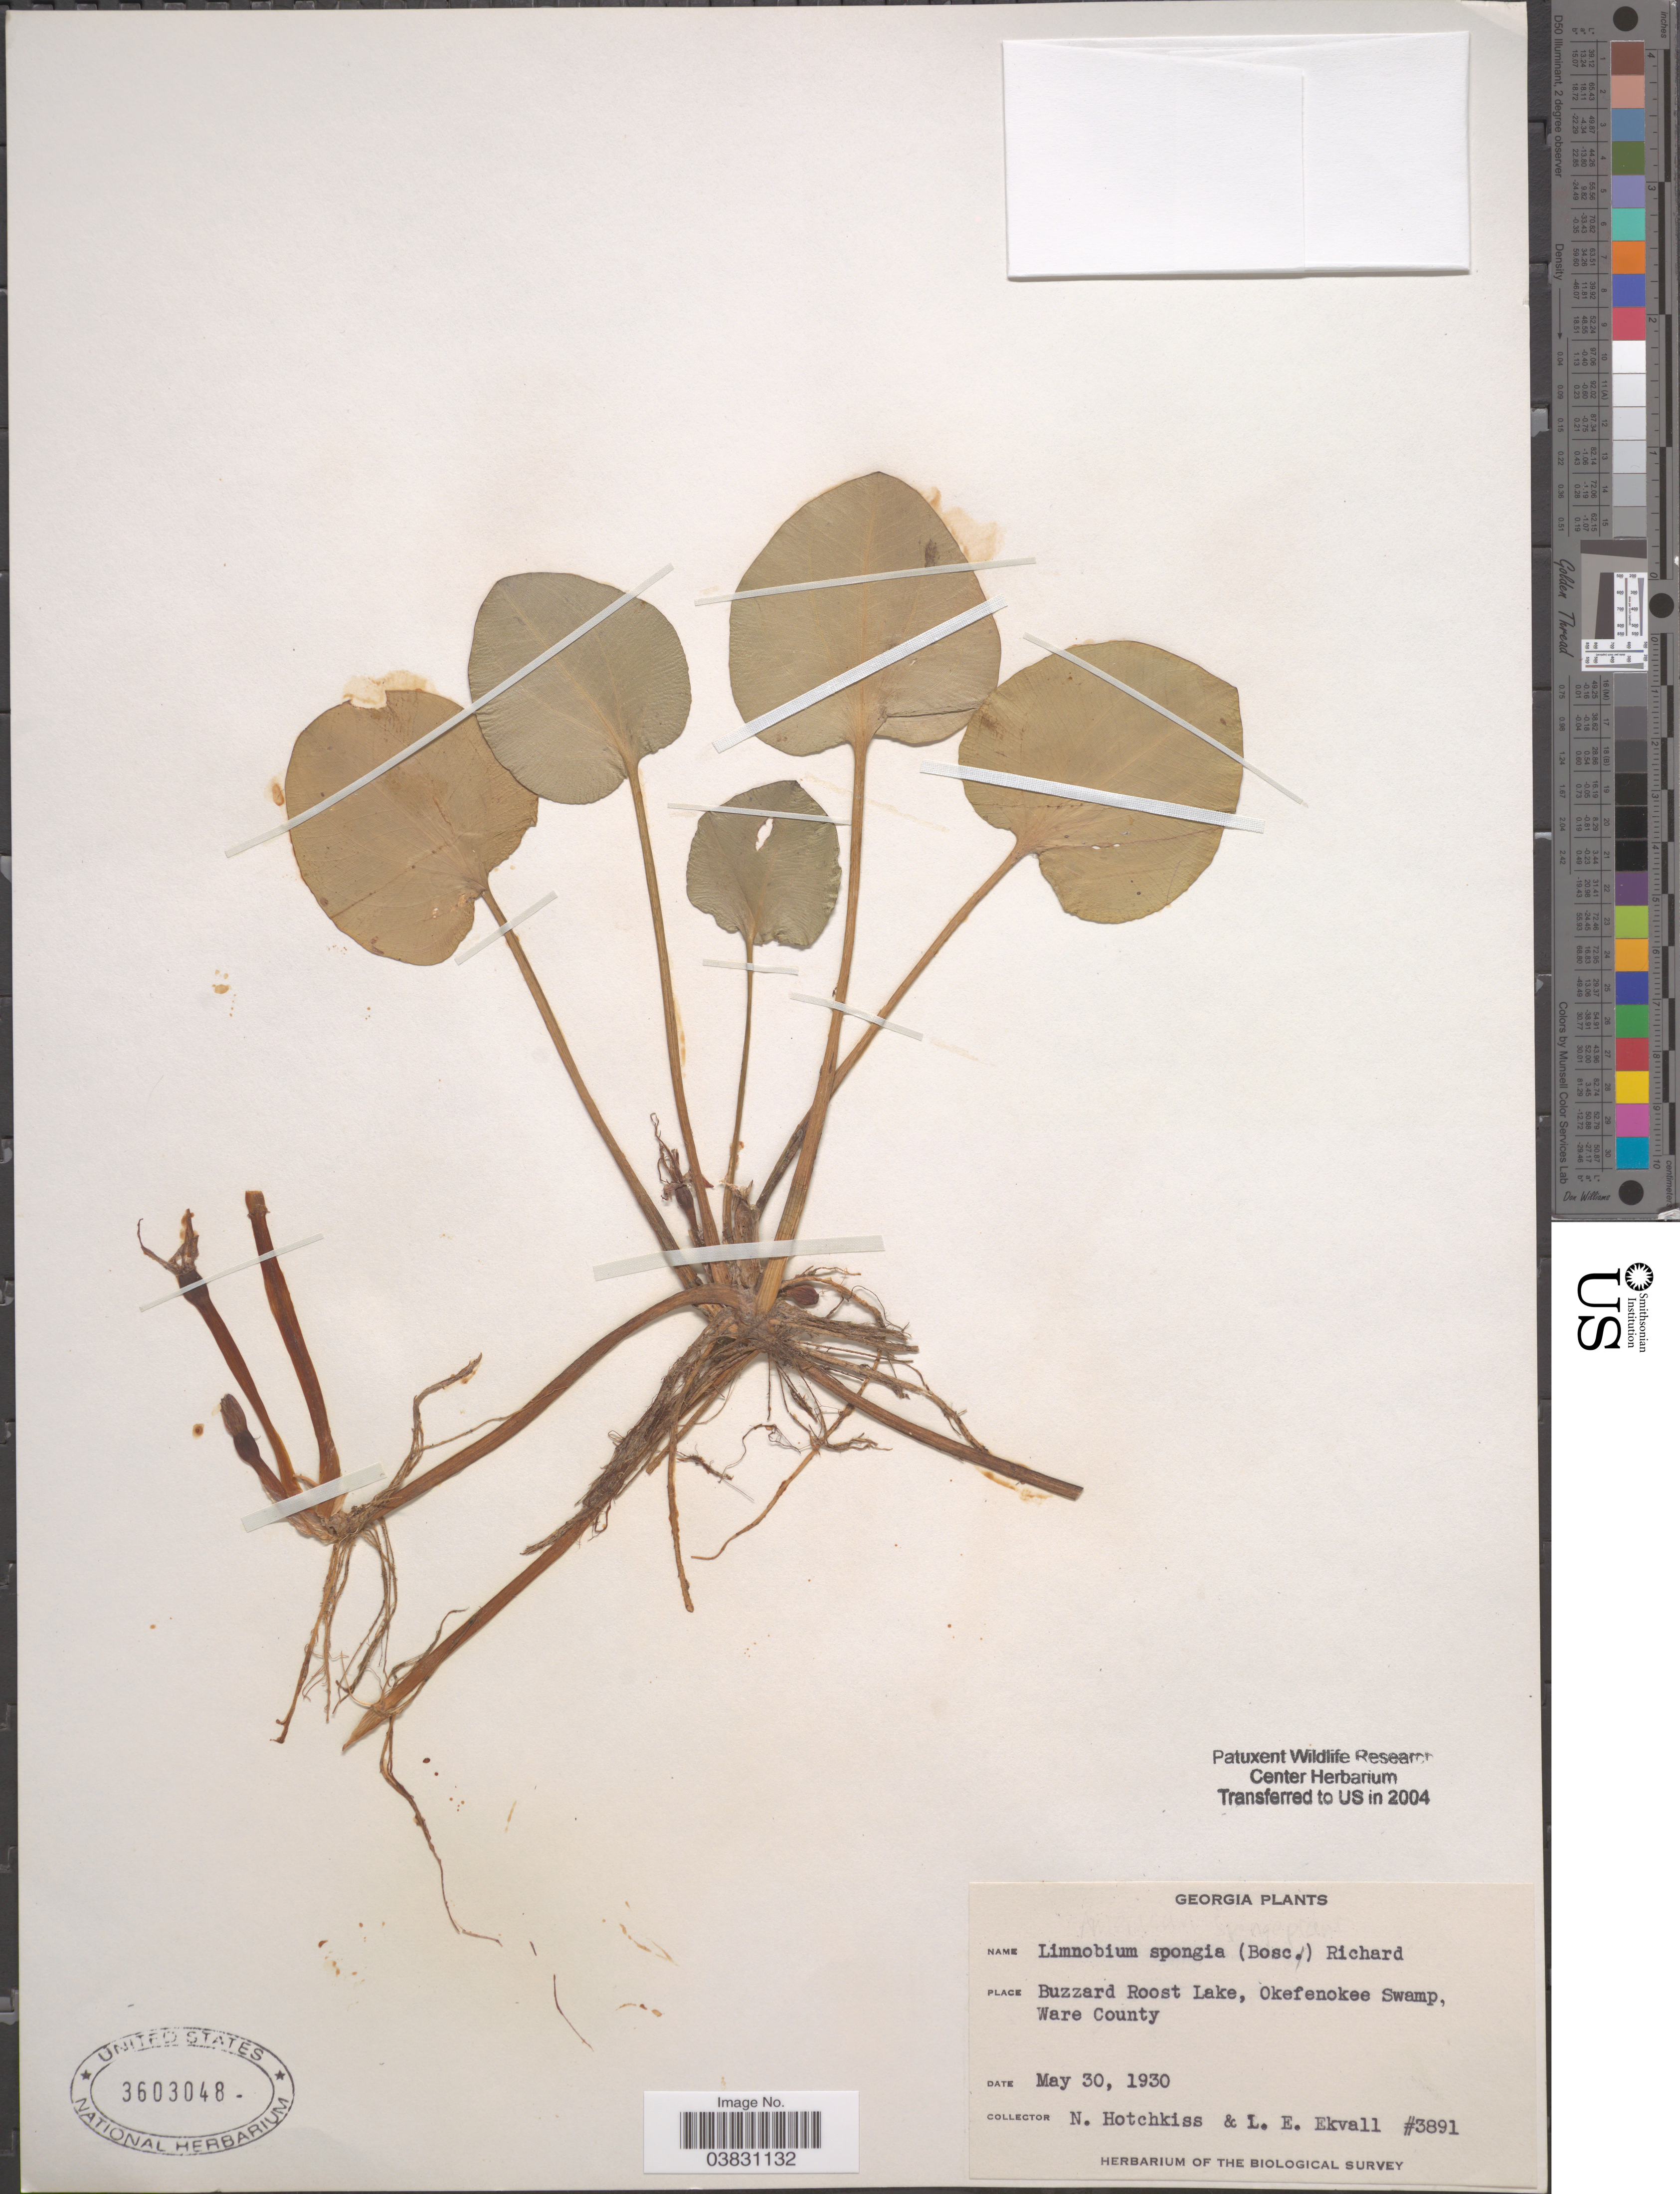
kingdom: Plantae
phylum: Tracheophyta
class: Liliopsida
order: Alismatales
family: Hydrocharitaceae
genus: Limnobium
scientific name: Limnobium spongia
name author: (Bosc) Rich. ex Steud.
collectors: N. Hotchkiss & L. Ekvall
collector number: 3891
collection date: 1930-05-30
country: United States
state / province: Georgia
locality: Buzzard Roost Lake, Okefenokee Swamp, Ware County.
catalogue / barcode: US 3603048